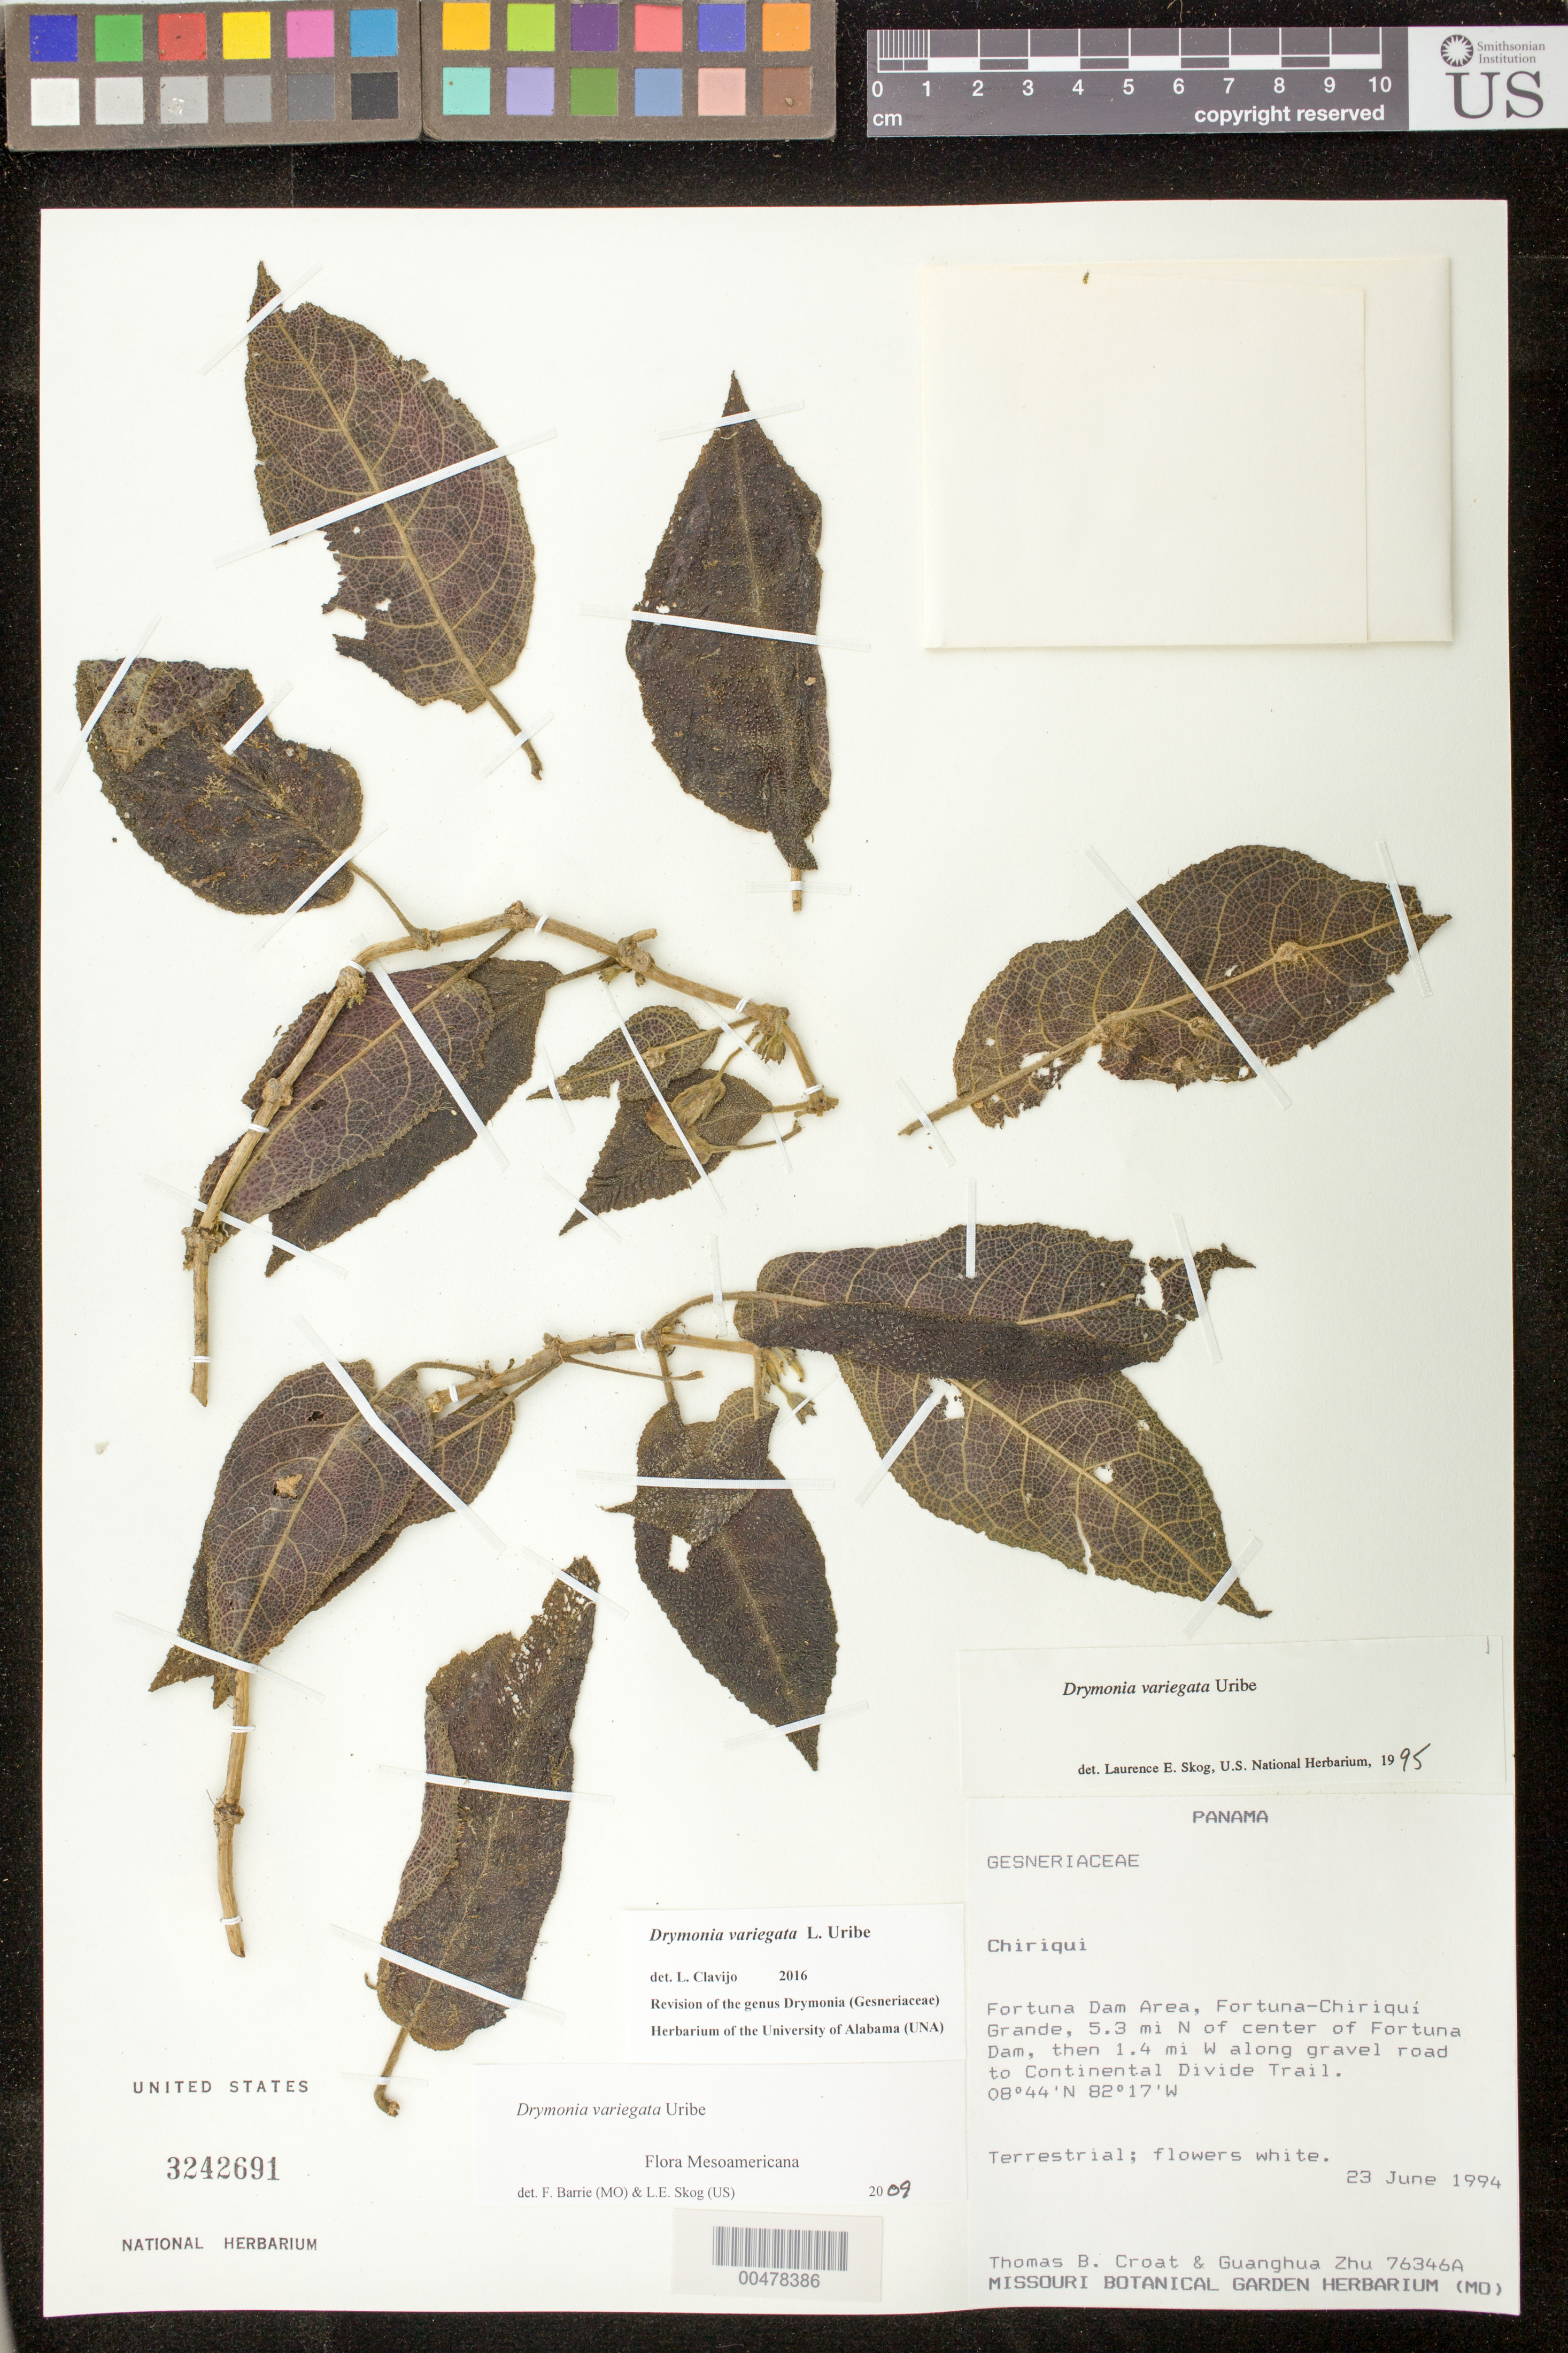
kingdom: Plantae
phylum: Tracheophyta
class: Magnoliopsida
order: Lamiales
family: Gesneriaceae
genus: Drymonia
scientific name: Drymonia variegata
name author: L. Uribe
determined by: Skog, Laurence E.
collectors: T. B. Croat & G. H. Zhu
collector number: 76346 A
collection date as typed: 23 Jun 1994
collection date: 1994-06-23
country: Panama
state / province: Chiriquí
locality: Fortuna Dam Area, Fortuna-Chiriquí Grande, 5.3 mi N of center of Fortuna Dam, then 1.4 mi W along gravel road to Continental Divide Trail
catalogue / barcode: US 3242691